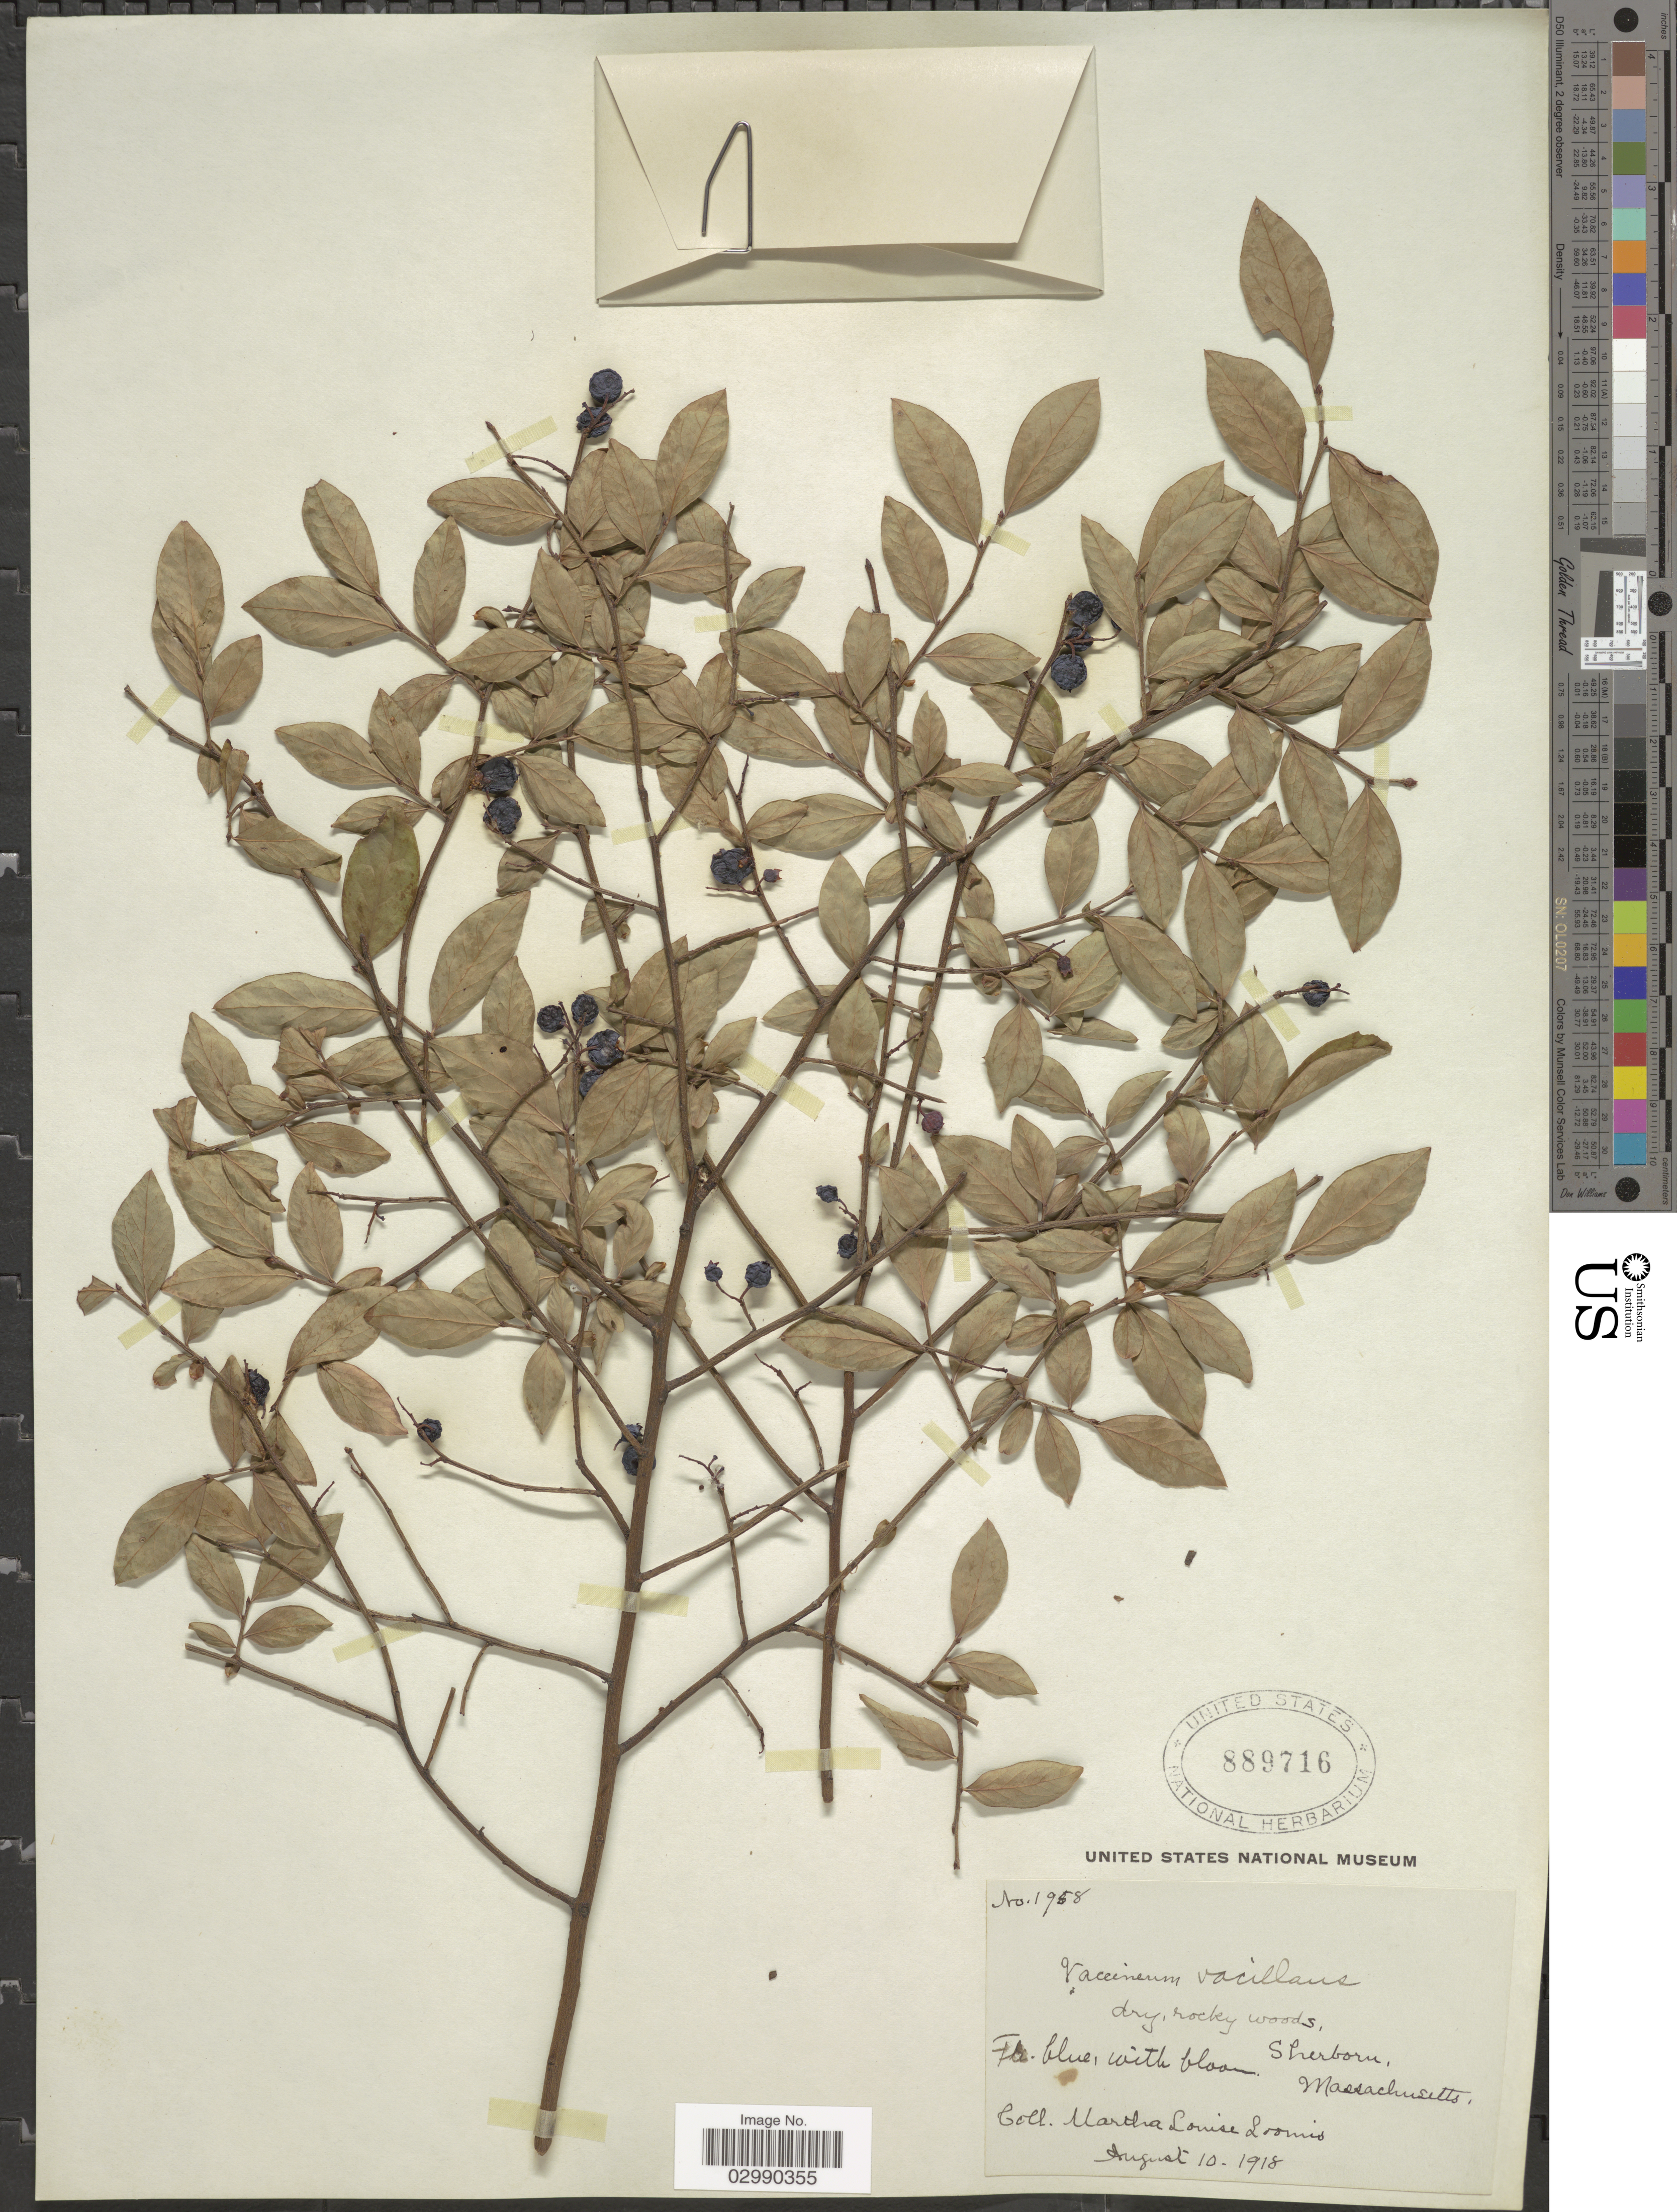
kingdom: Plantae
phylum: Tracheophyta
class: Magnoliopsida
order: Ericales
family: Ericaceae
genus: Vaccinium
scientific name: Vaccinium vacillans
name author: Kalm ex Torr.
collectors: M. L. Loomis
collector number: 1958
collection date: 1918-08-10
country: United States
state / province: Massachusetts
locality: Sherborn.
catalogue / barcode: US 889716